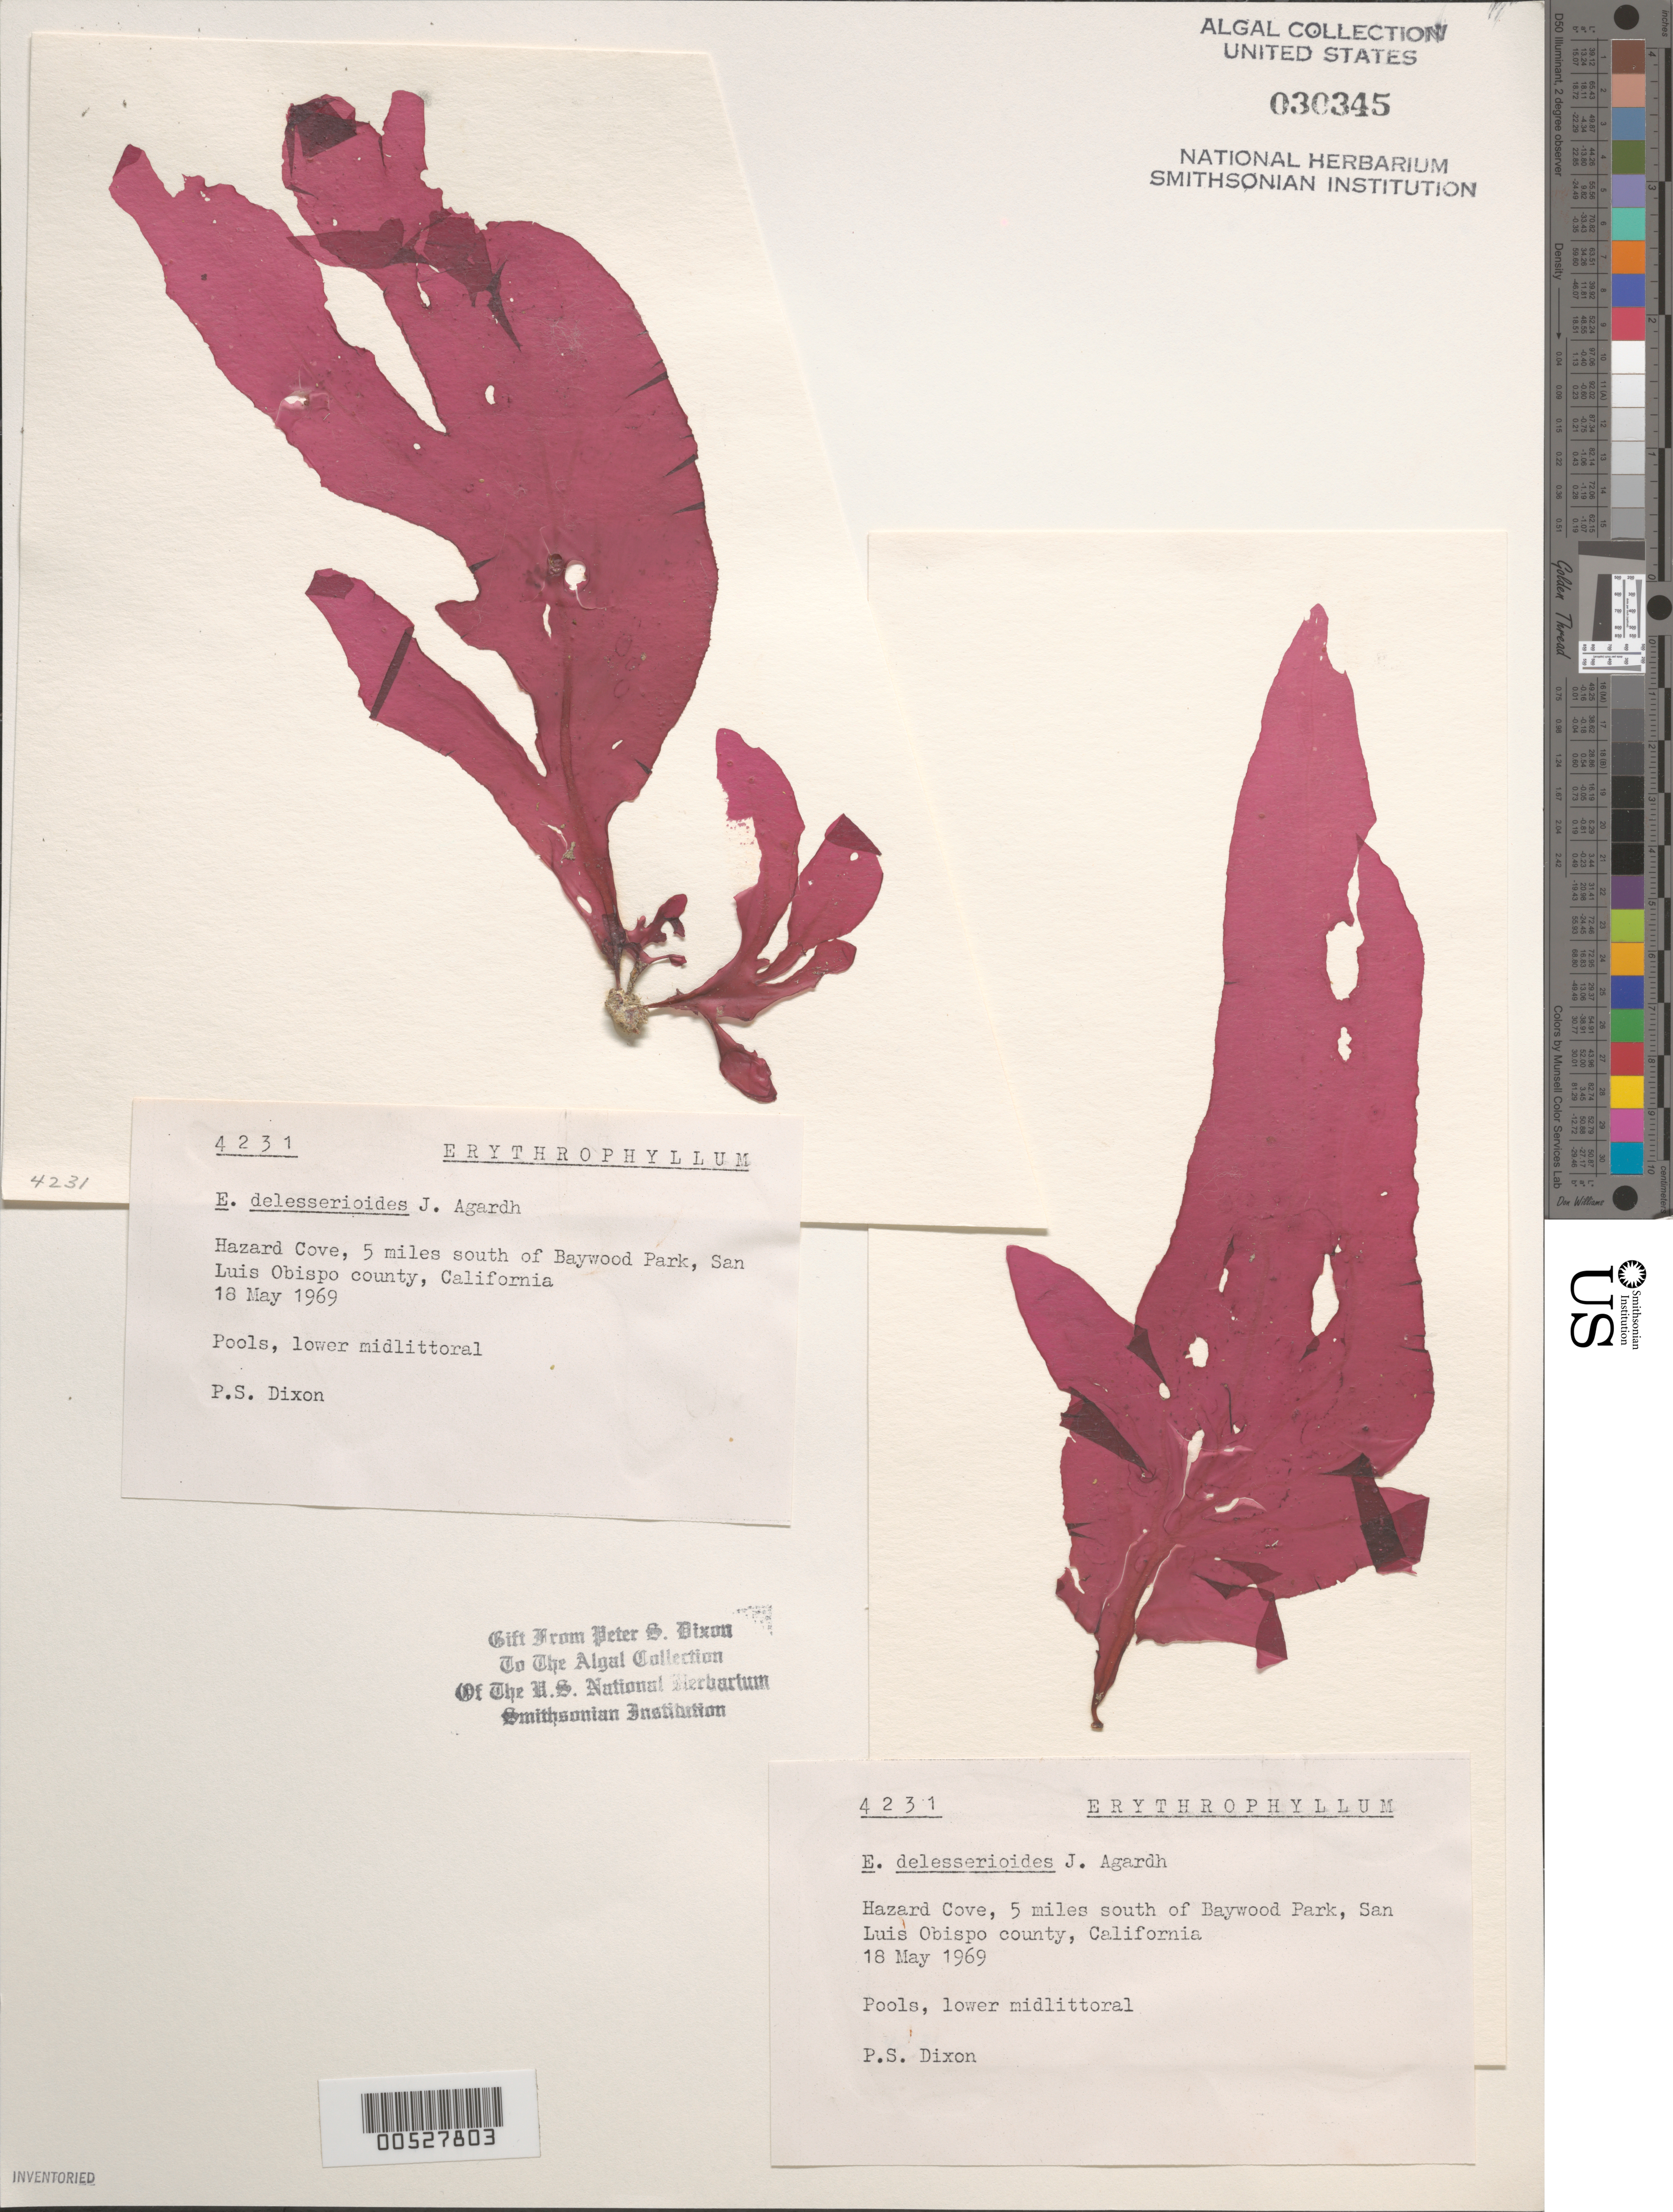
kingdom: Plantae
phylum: Rhodophyta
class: Florideophyceae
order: Gigartinales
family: Kallymeniaceae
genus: Erythrophyllum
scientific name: Erythrophyllum delesserioides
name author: J. Agardh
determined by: Dixon, P. S.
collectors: P. S. Dixon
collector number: PSD 4231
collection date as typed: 18 May 1969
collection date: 1969-05-18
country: United States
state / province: California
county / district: San Luis Obispo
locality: Hazard Cove, 5 miles south of Baywood Park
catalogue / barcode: US 30345